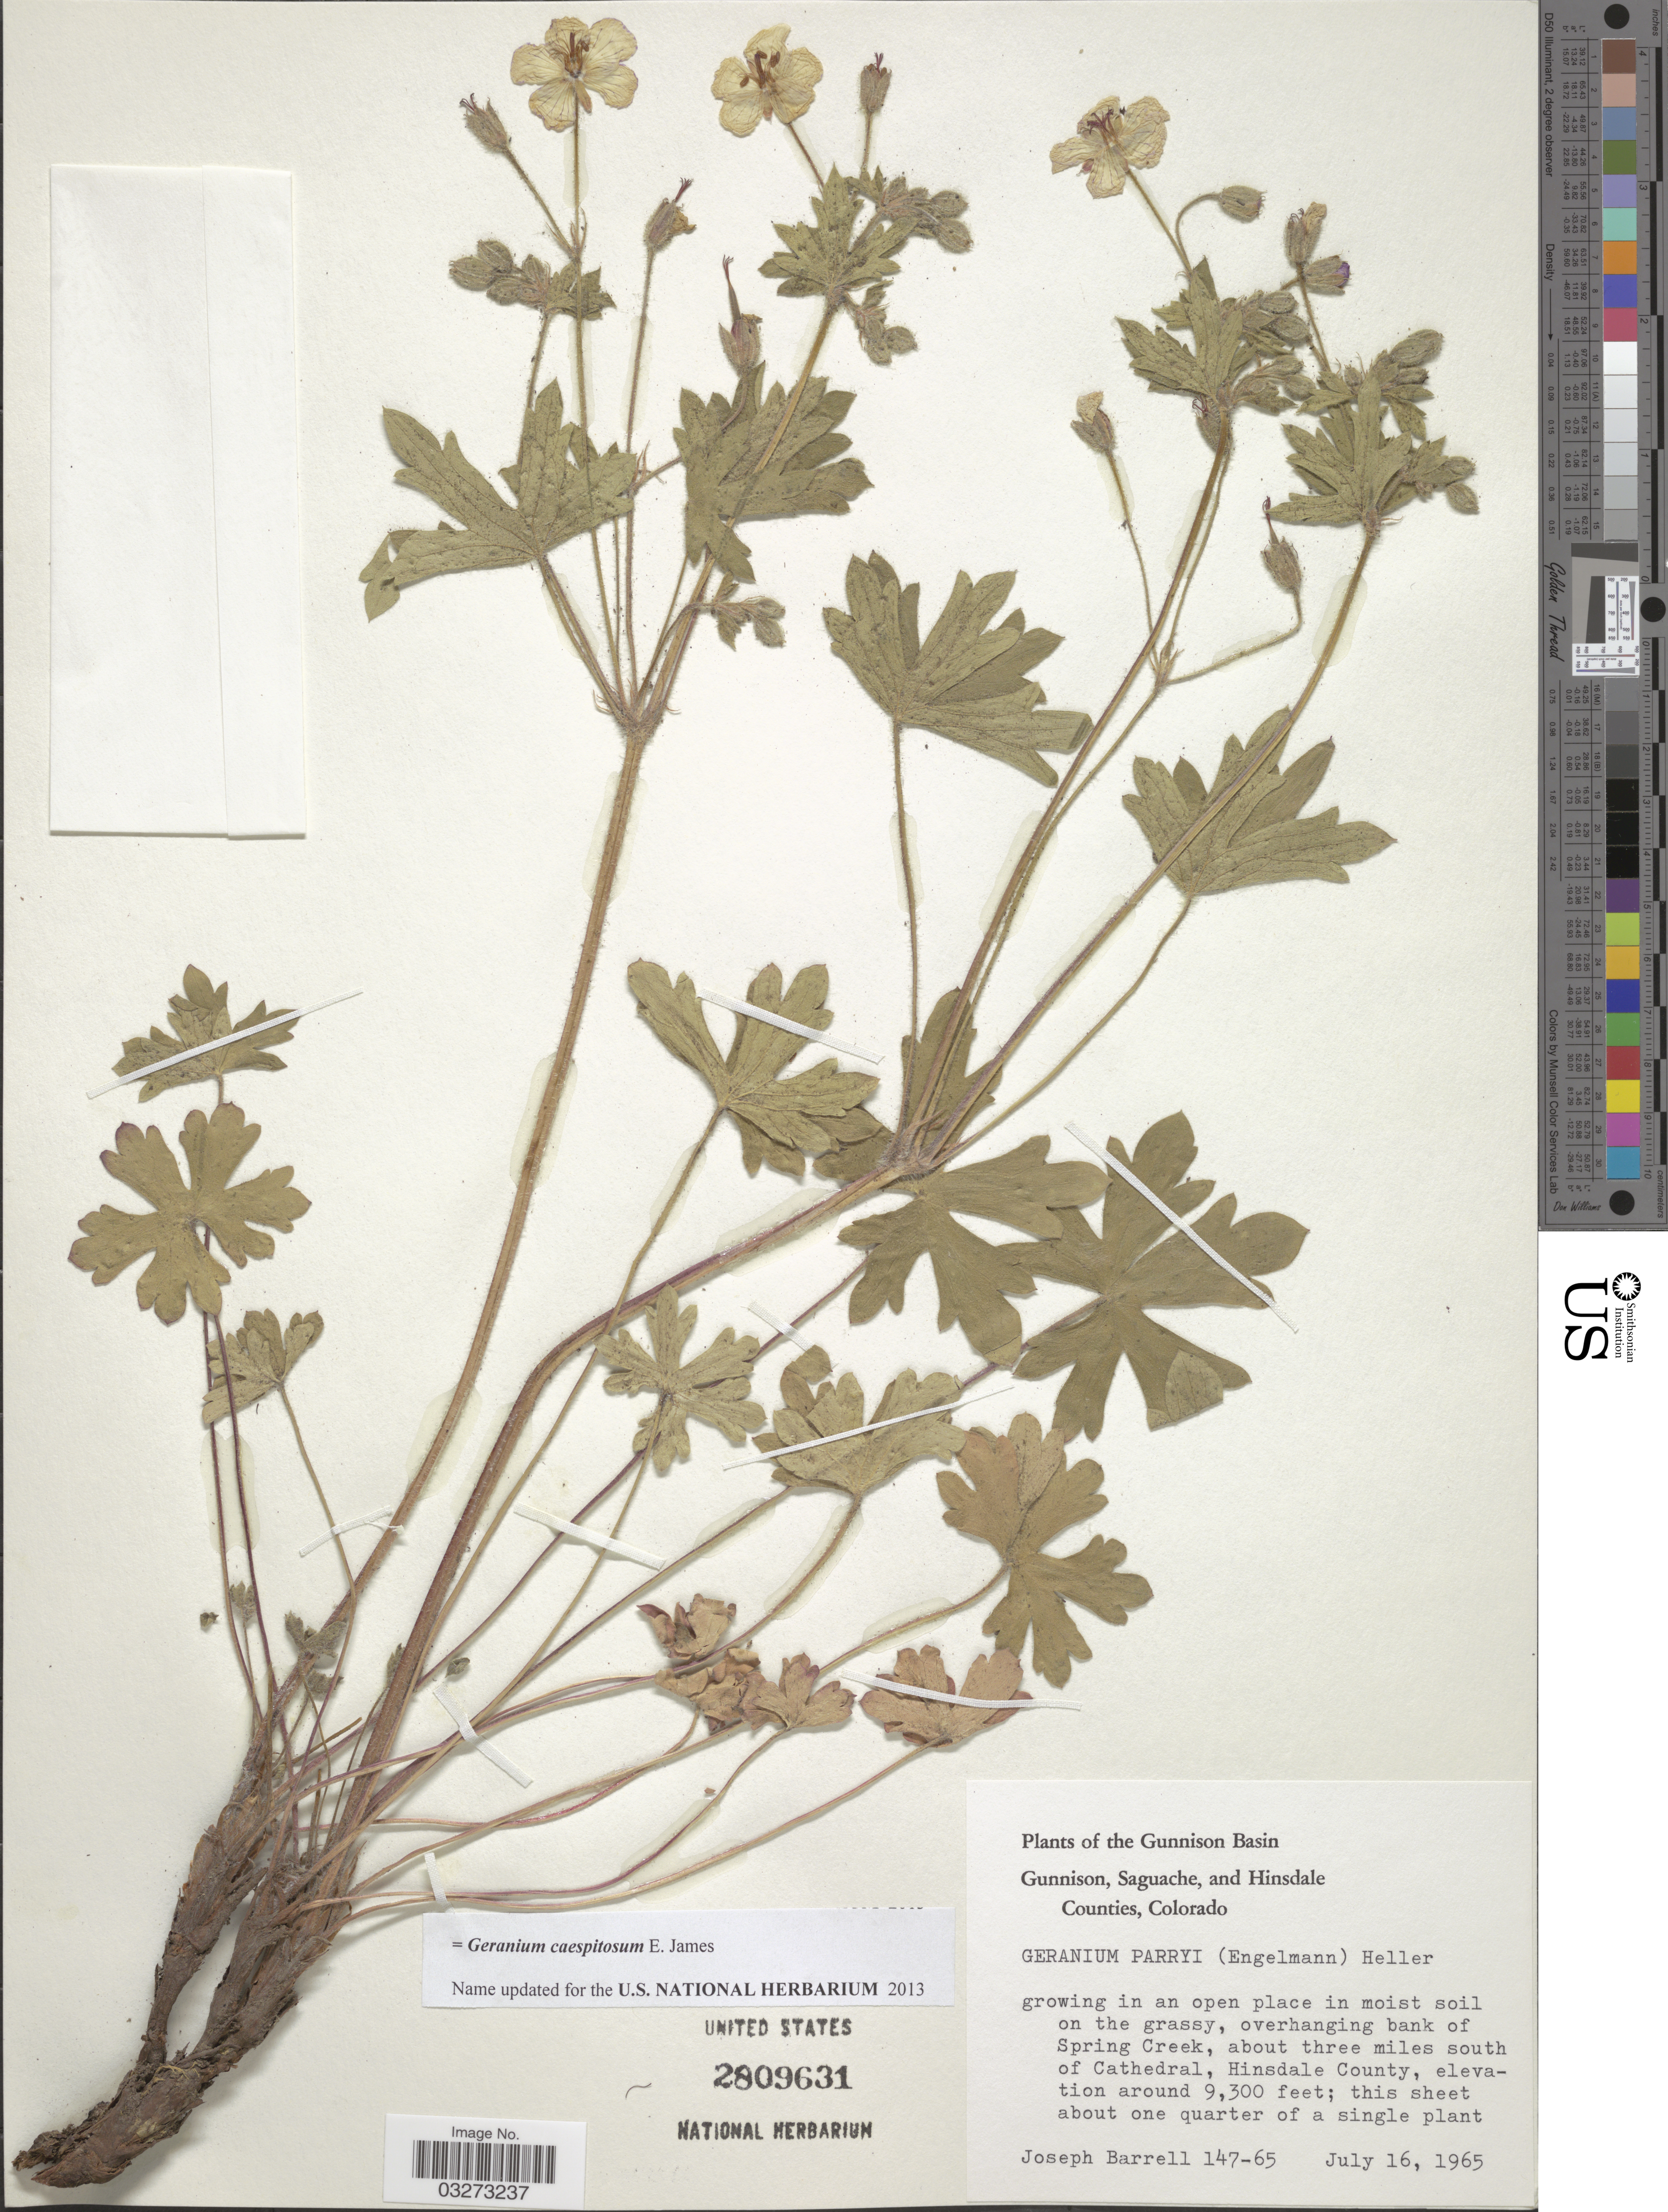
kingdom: Plantae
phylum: Tracheophyta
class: Magnoliopsida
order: Geraniales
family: Geraniaceae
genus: Geranium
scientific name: Geranium caespitosum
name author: E. James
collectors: J. Barrell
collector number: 147-65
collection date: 1965-07-16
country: United States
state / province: Colorado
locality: The Gunnison Basin. Overhanging bank of Spring Creek, about three miles south of Cathedral, Hinsdale County.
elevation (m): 2835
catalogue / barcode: US 2809631